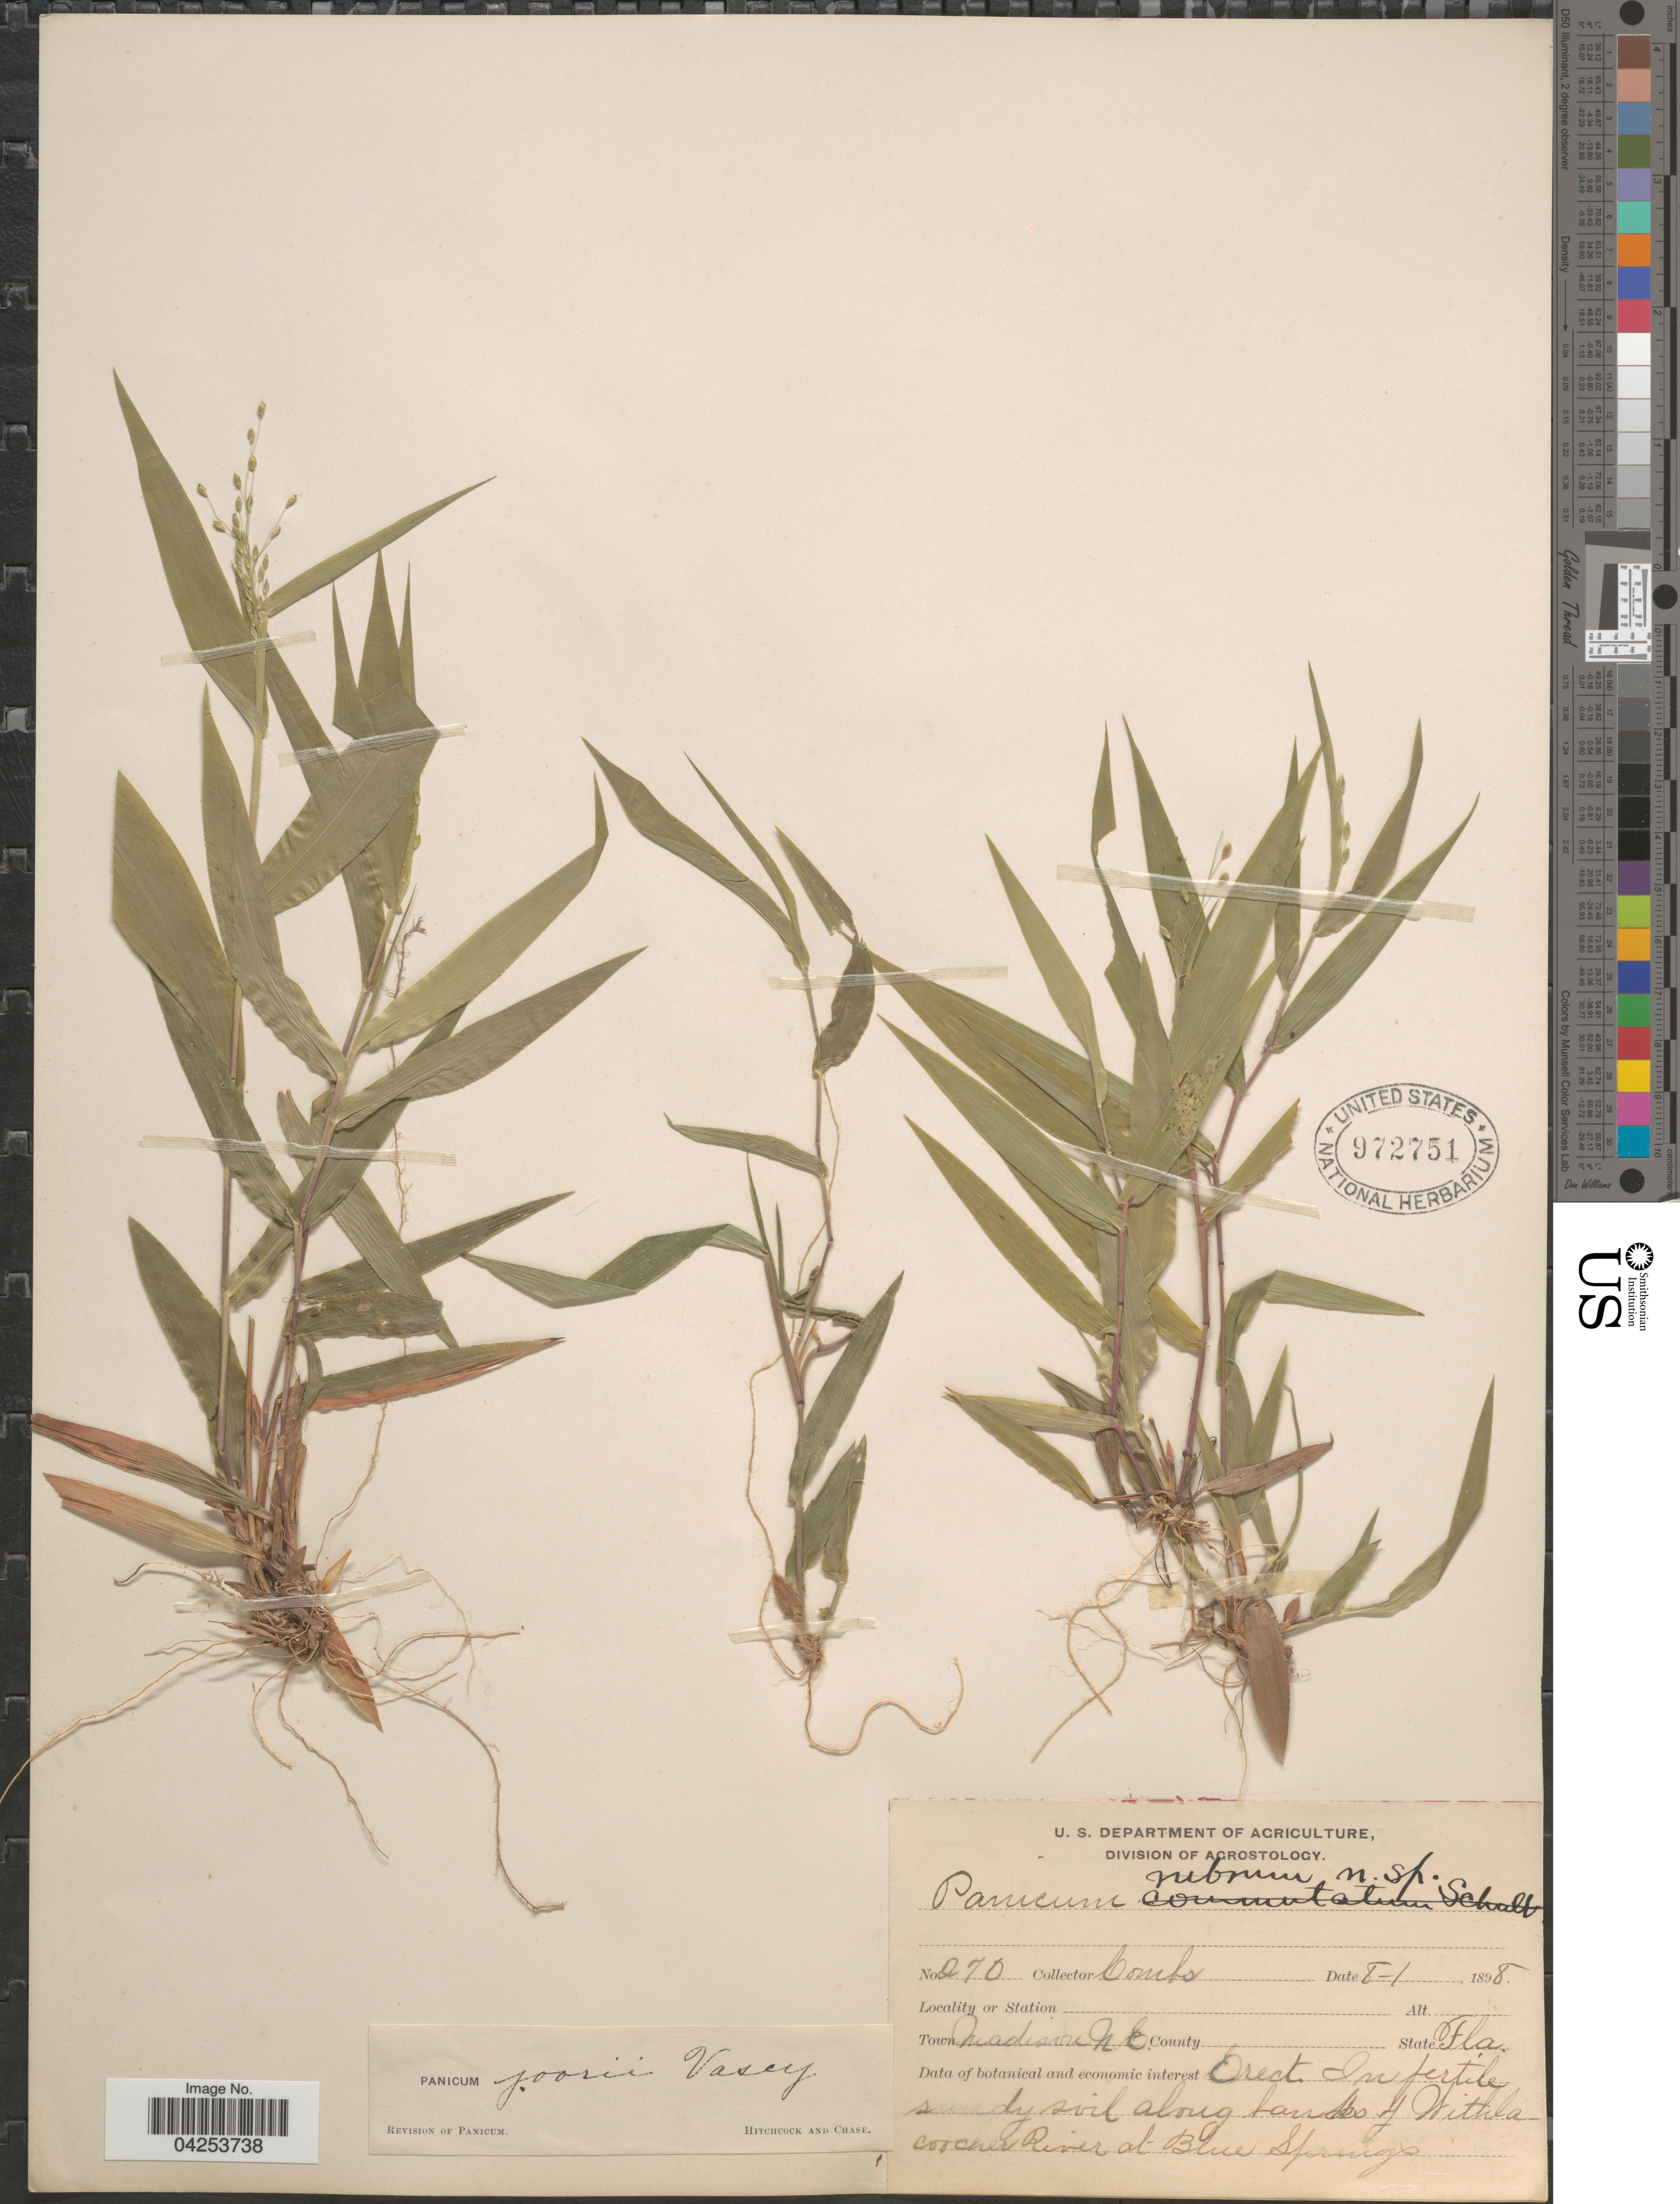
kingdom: Plantae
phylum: Tracheophyta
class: Liliopsida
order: Poales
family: Poaceae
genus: Dichanthelium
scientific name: Dichanthelium commutatum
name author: (Schult.) Gould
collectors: -. Combs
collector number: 270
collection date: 1898-08-01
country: United States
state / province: Florida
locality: Town Madison N.E. In fertile sandy soil along banks of Withlacoochee River at Blue Springs.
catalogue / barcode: US 972751